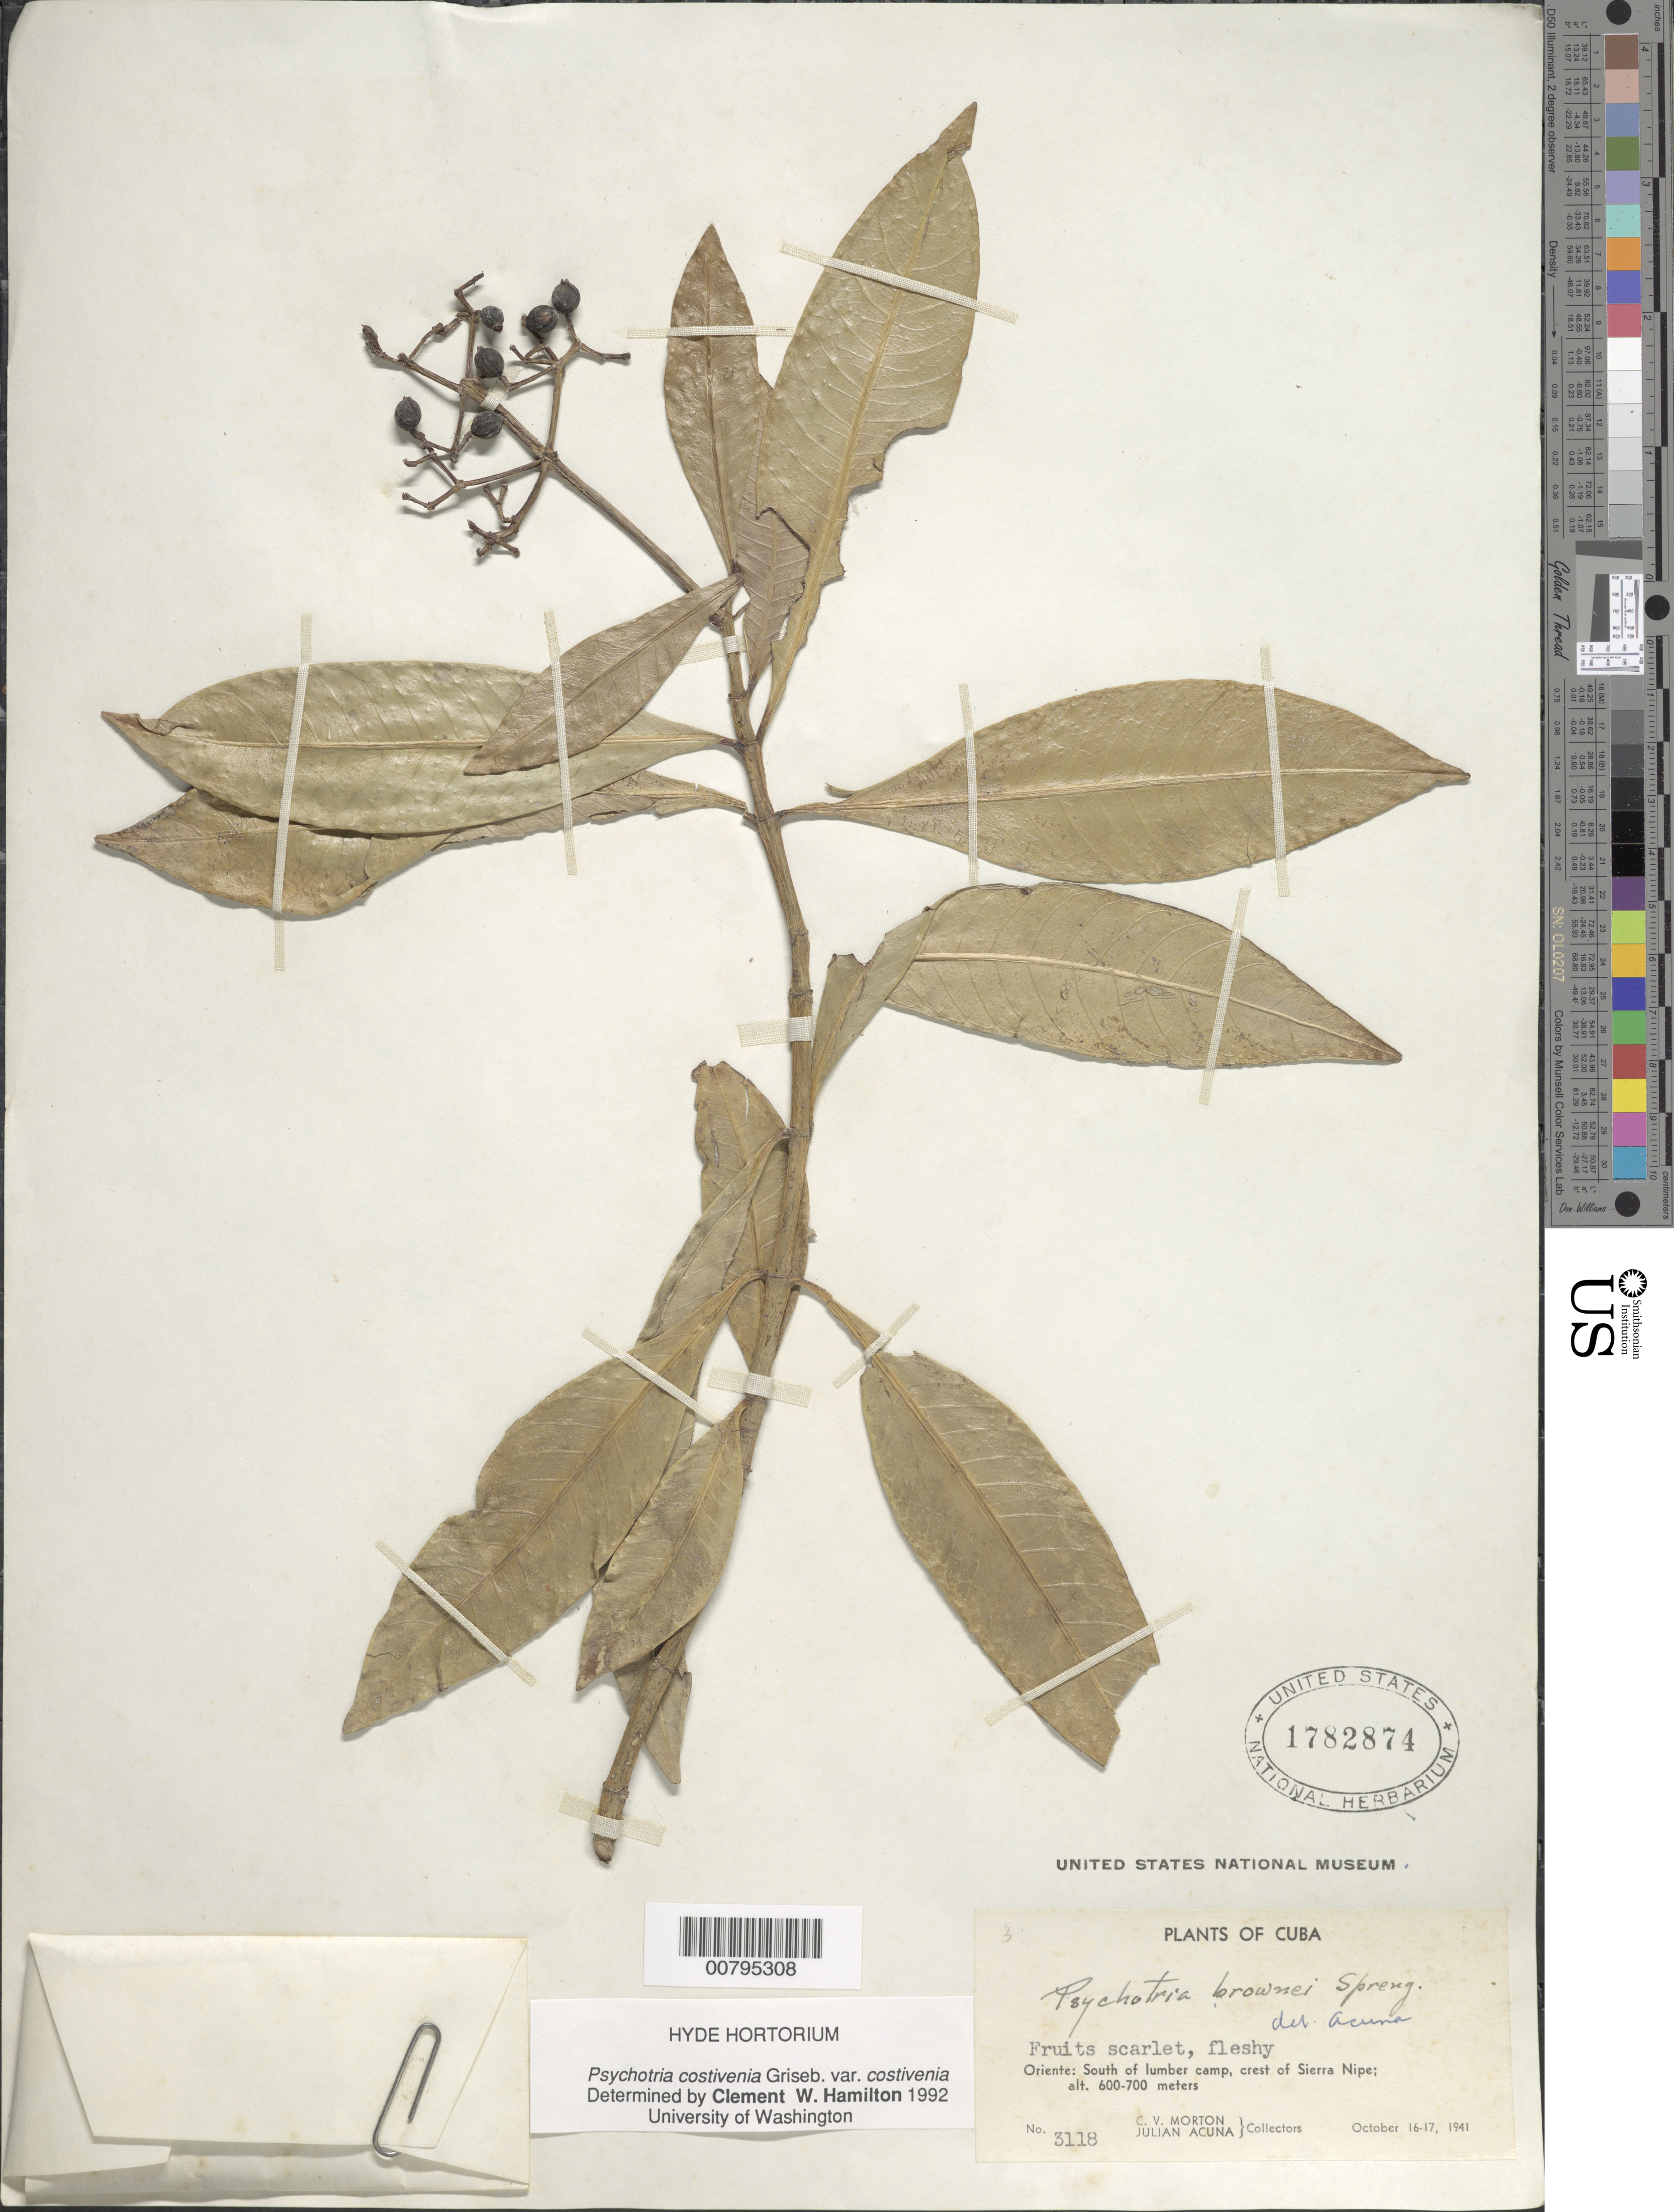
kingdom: Plantae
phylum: Tracheophyta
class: Magnoliopsida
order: Gentianales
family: Rubiaceae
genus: Psychotria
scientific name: Psychotria costivenia var. costivenia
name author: Griseb.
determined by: Hamilton, C. W.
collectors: C. V. Morton & J. Acuña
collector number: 3118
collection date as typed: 16 Oct 1941 to 17 Oct 1941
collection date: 1941-10-16/1941-10-17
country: Cuba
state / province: Oriente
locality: South of lumber camp, crest of Sierra Nipe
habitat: Montane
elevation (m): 600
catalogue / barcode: US 1782874